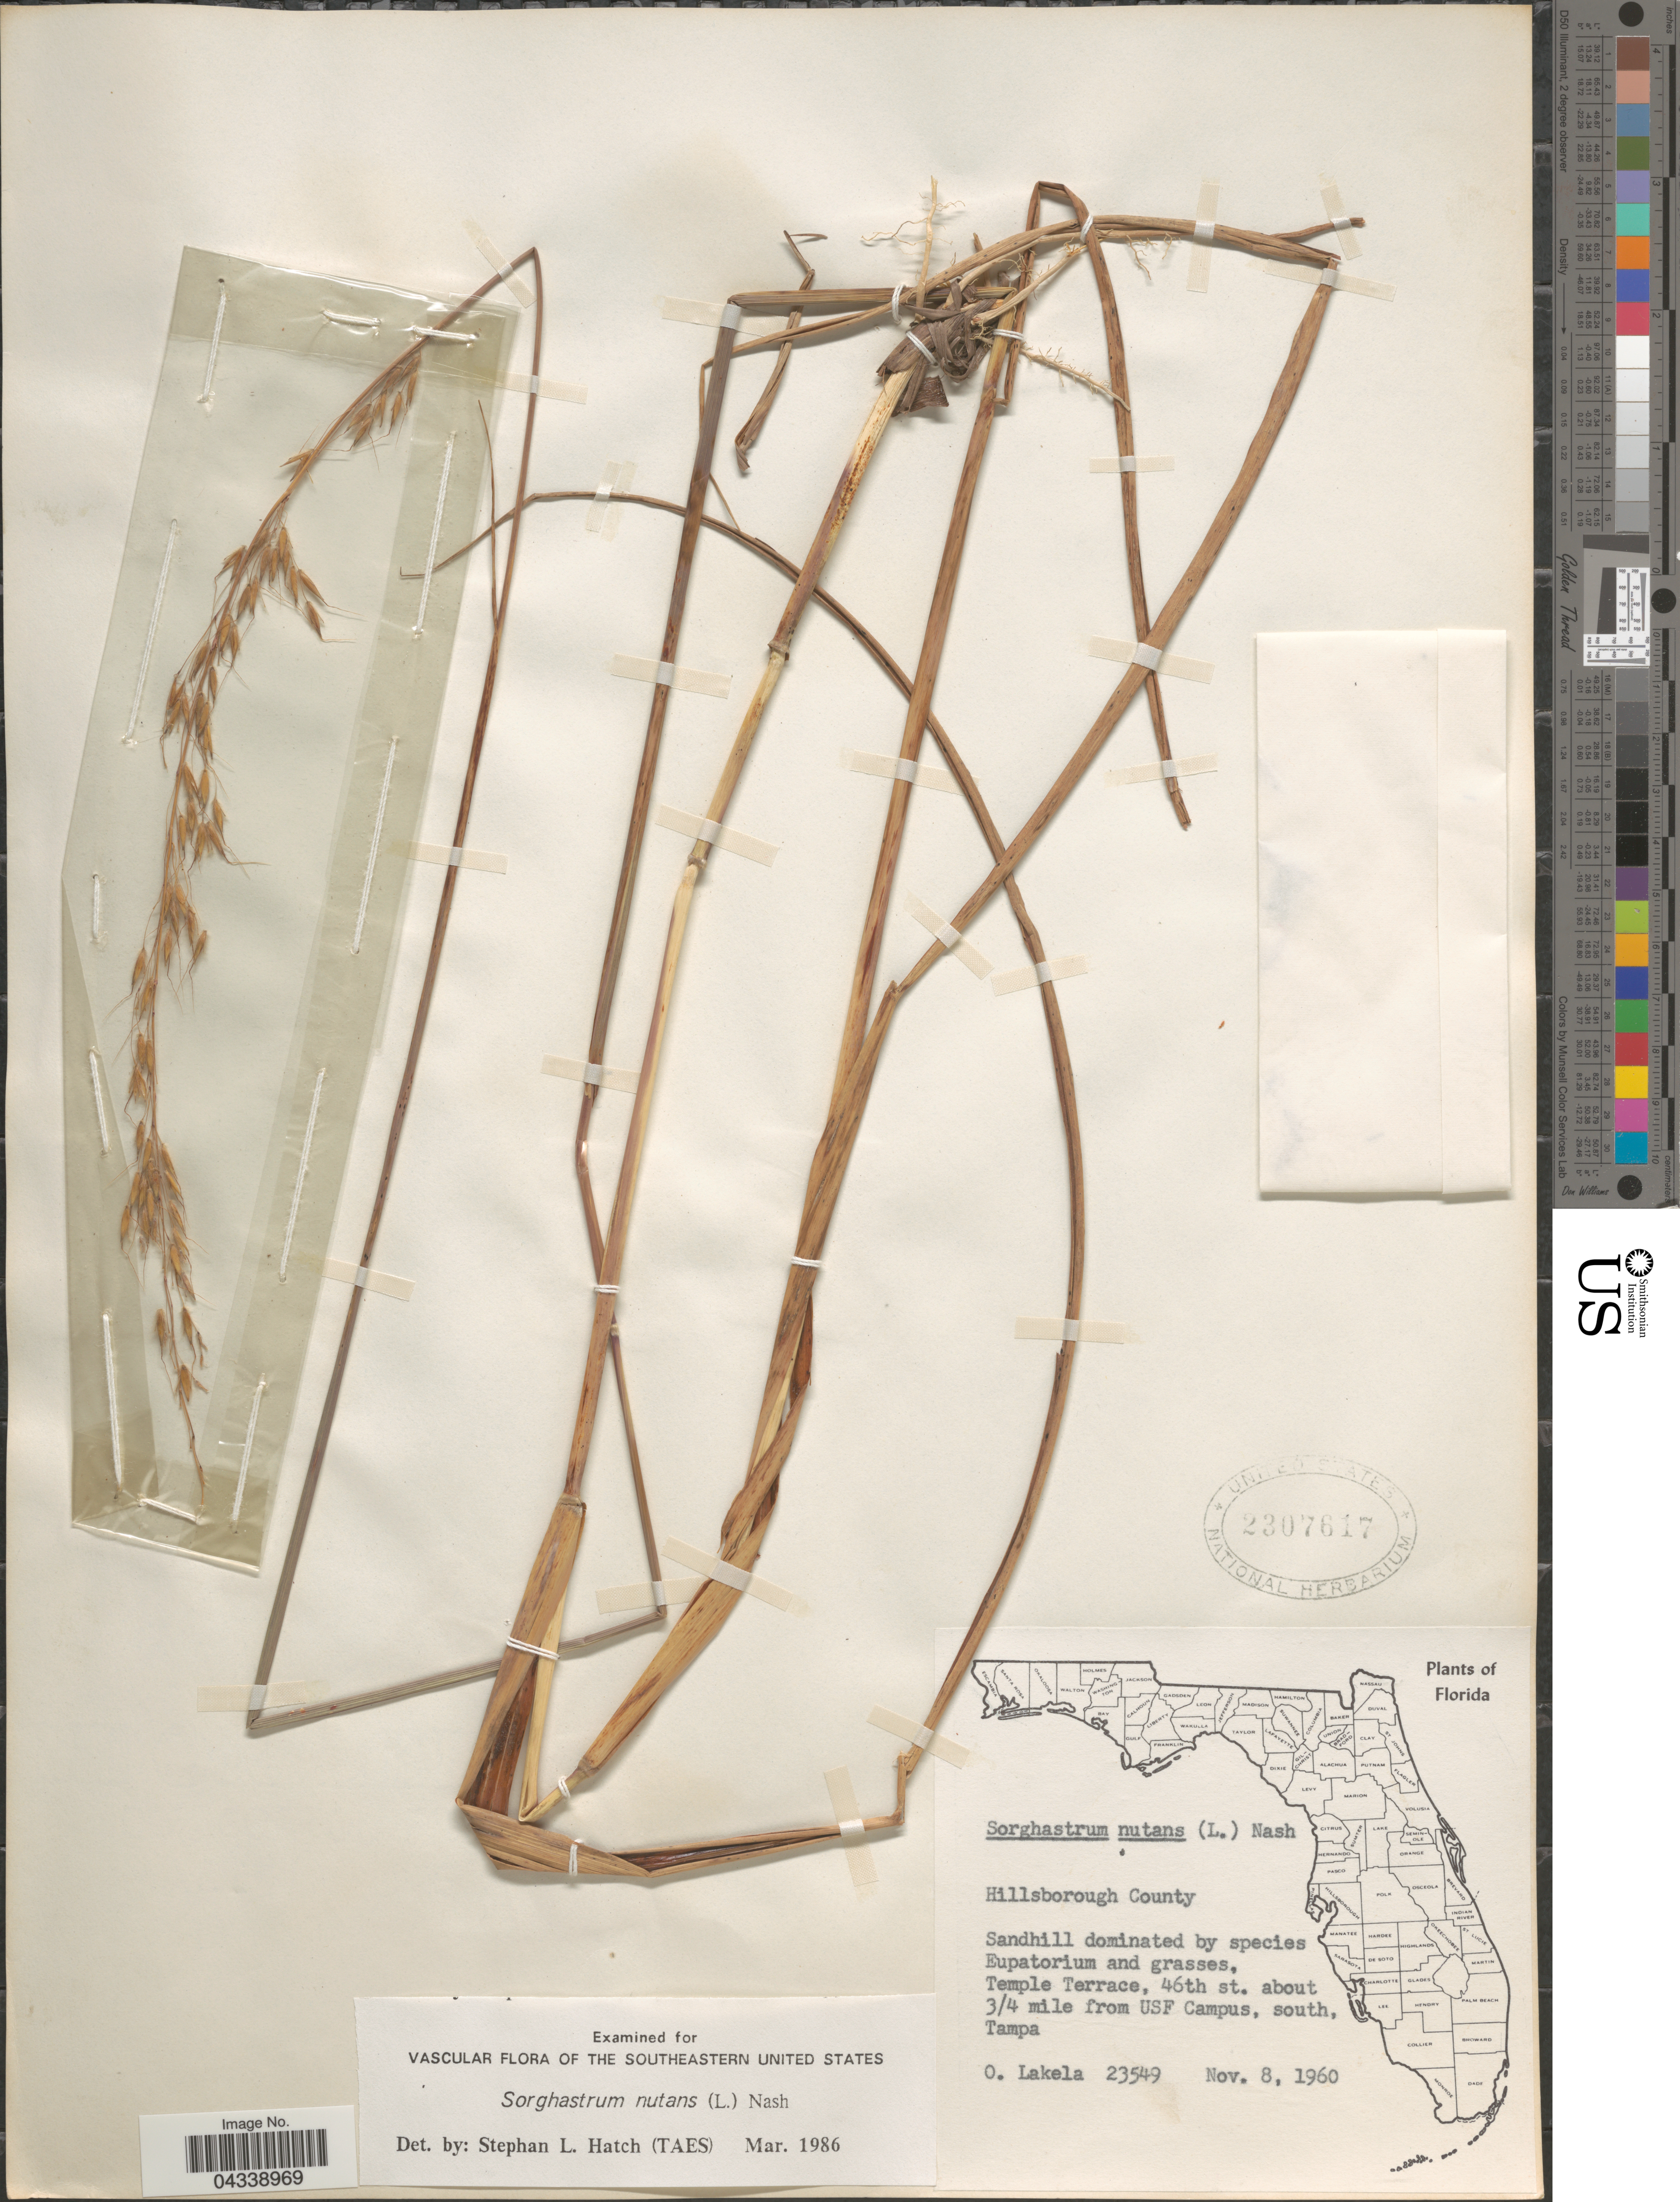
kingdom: Plantae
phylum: Tracheophyta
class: Liliopsida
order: Poales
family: Poaceae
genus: Sorghastrum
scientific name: Sorghastrum nutans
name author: (L.) Nash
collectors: O. Lakela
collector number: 23549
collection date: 1960-11-08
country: United States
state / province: Florida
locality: Hillsborough County. Temple Terrace, 46th st. about 3/4 mile from USF Campus, south, Tampa.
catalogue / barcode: US 2307617